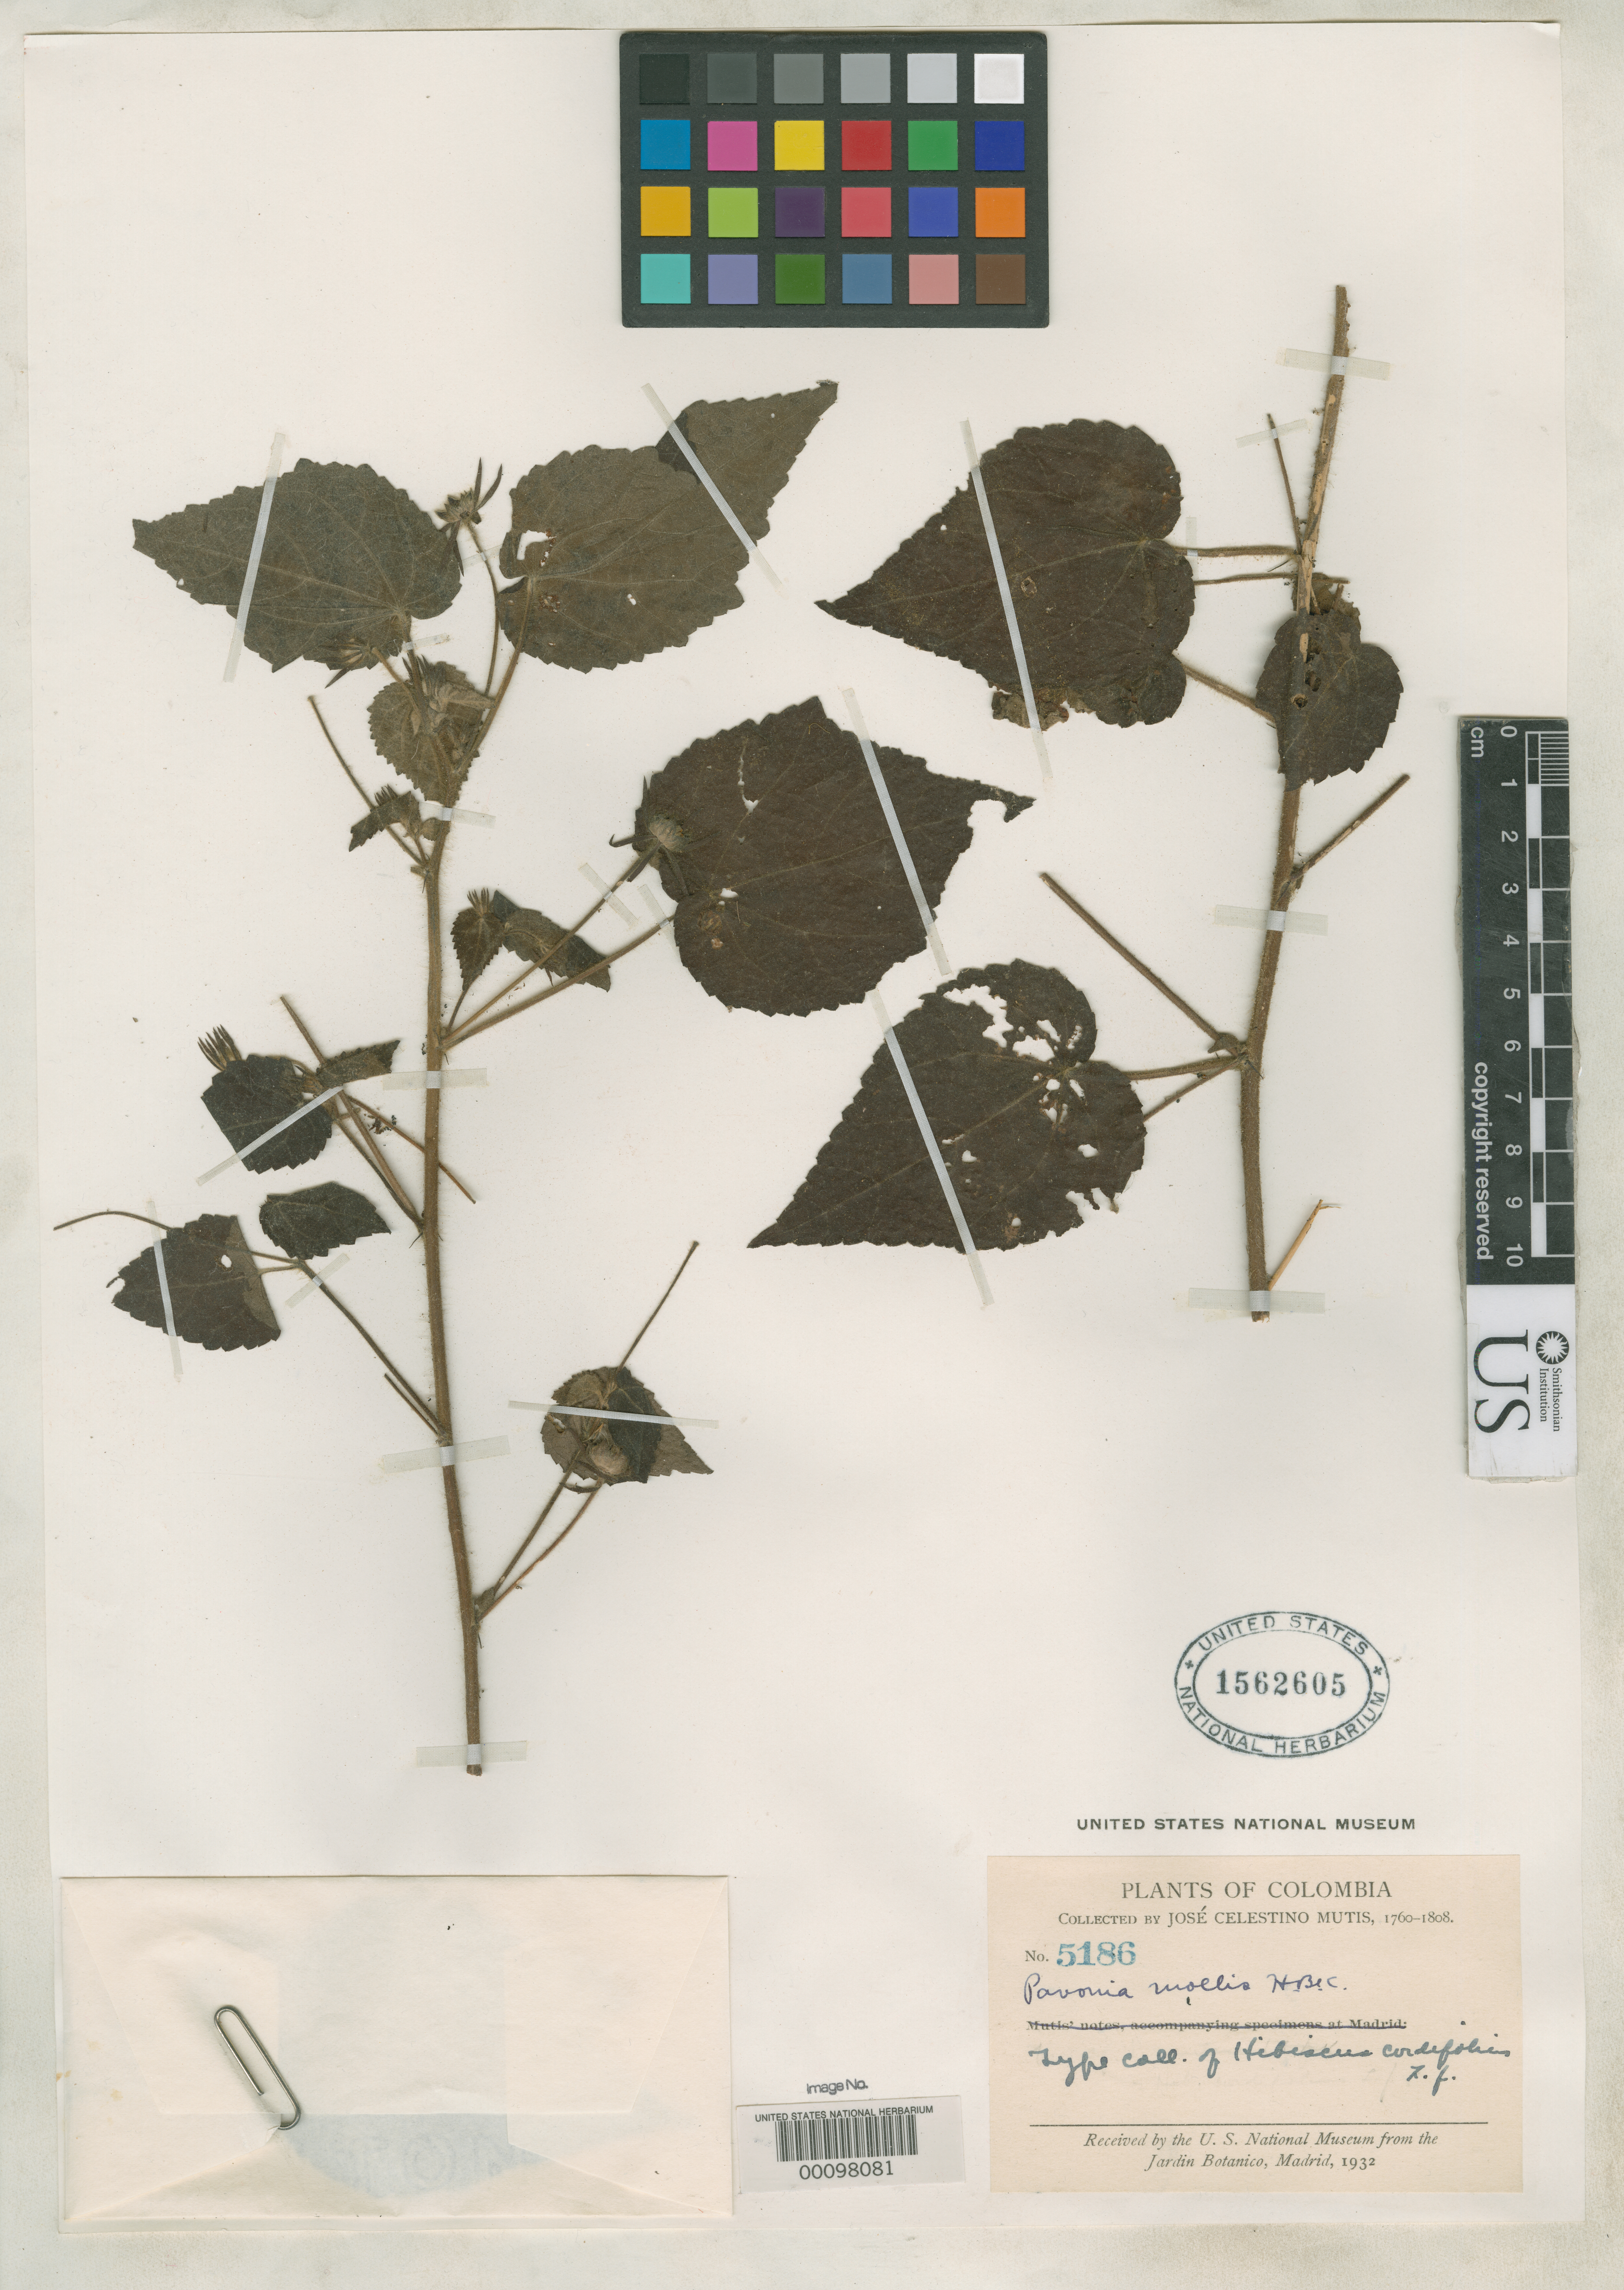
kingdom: Plantae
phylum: Tracheophyta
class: Magnoliopsida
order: Malvales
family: Malvaceae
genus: Hibiscus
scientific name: Hibiscus cordifolius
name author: L.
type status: Type Fragment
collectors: J. C. B. Mutis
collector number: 5186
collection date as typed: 1760 to -- --- 1808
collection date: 1760/1808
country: Colombia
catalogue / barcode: US 1562605